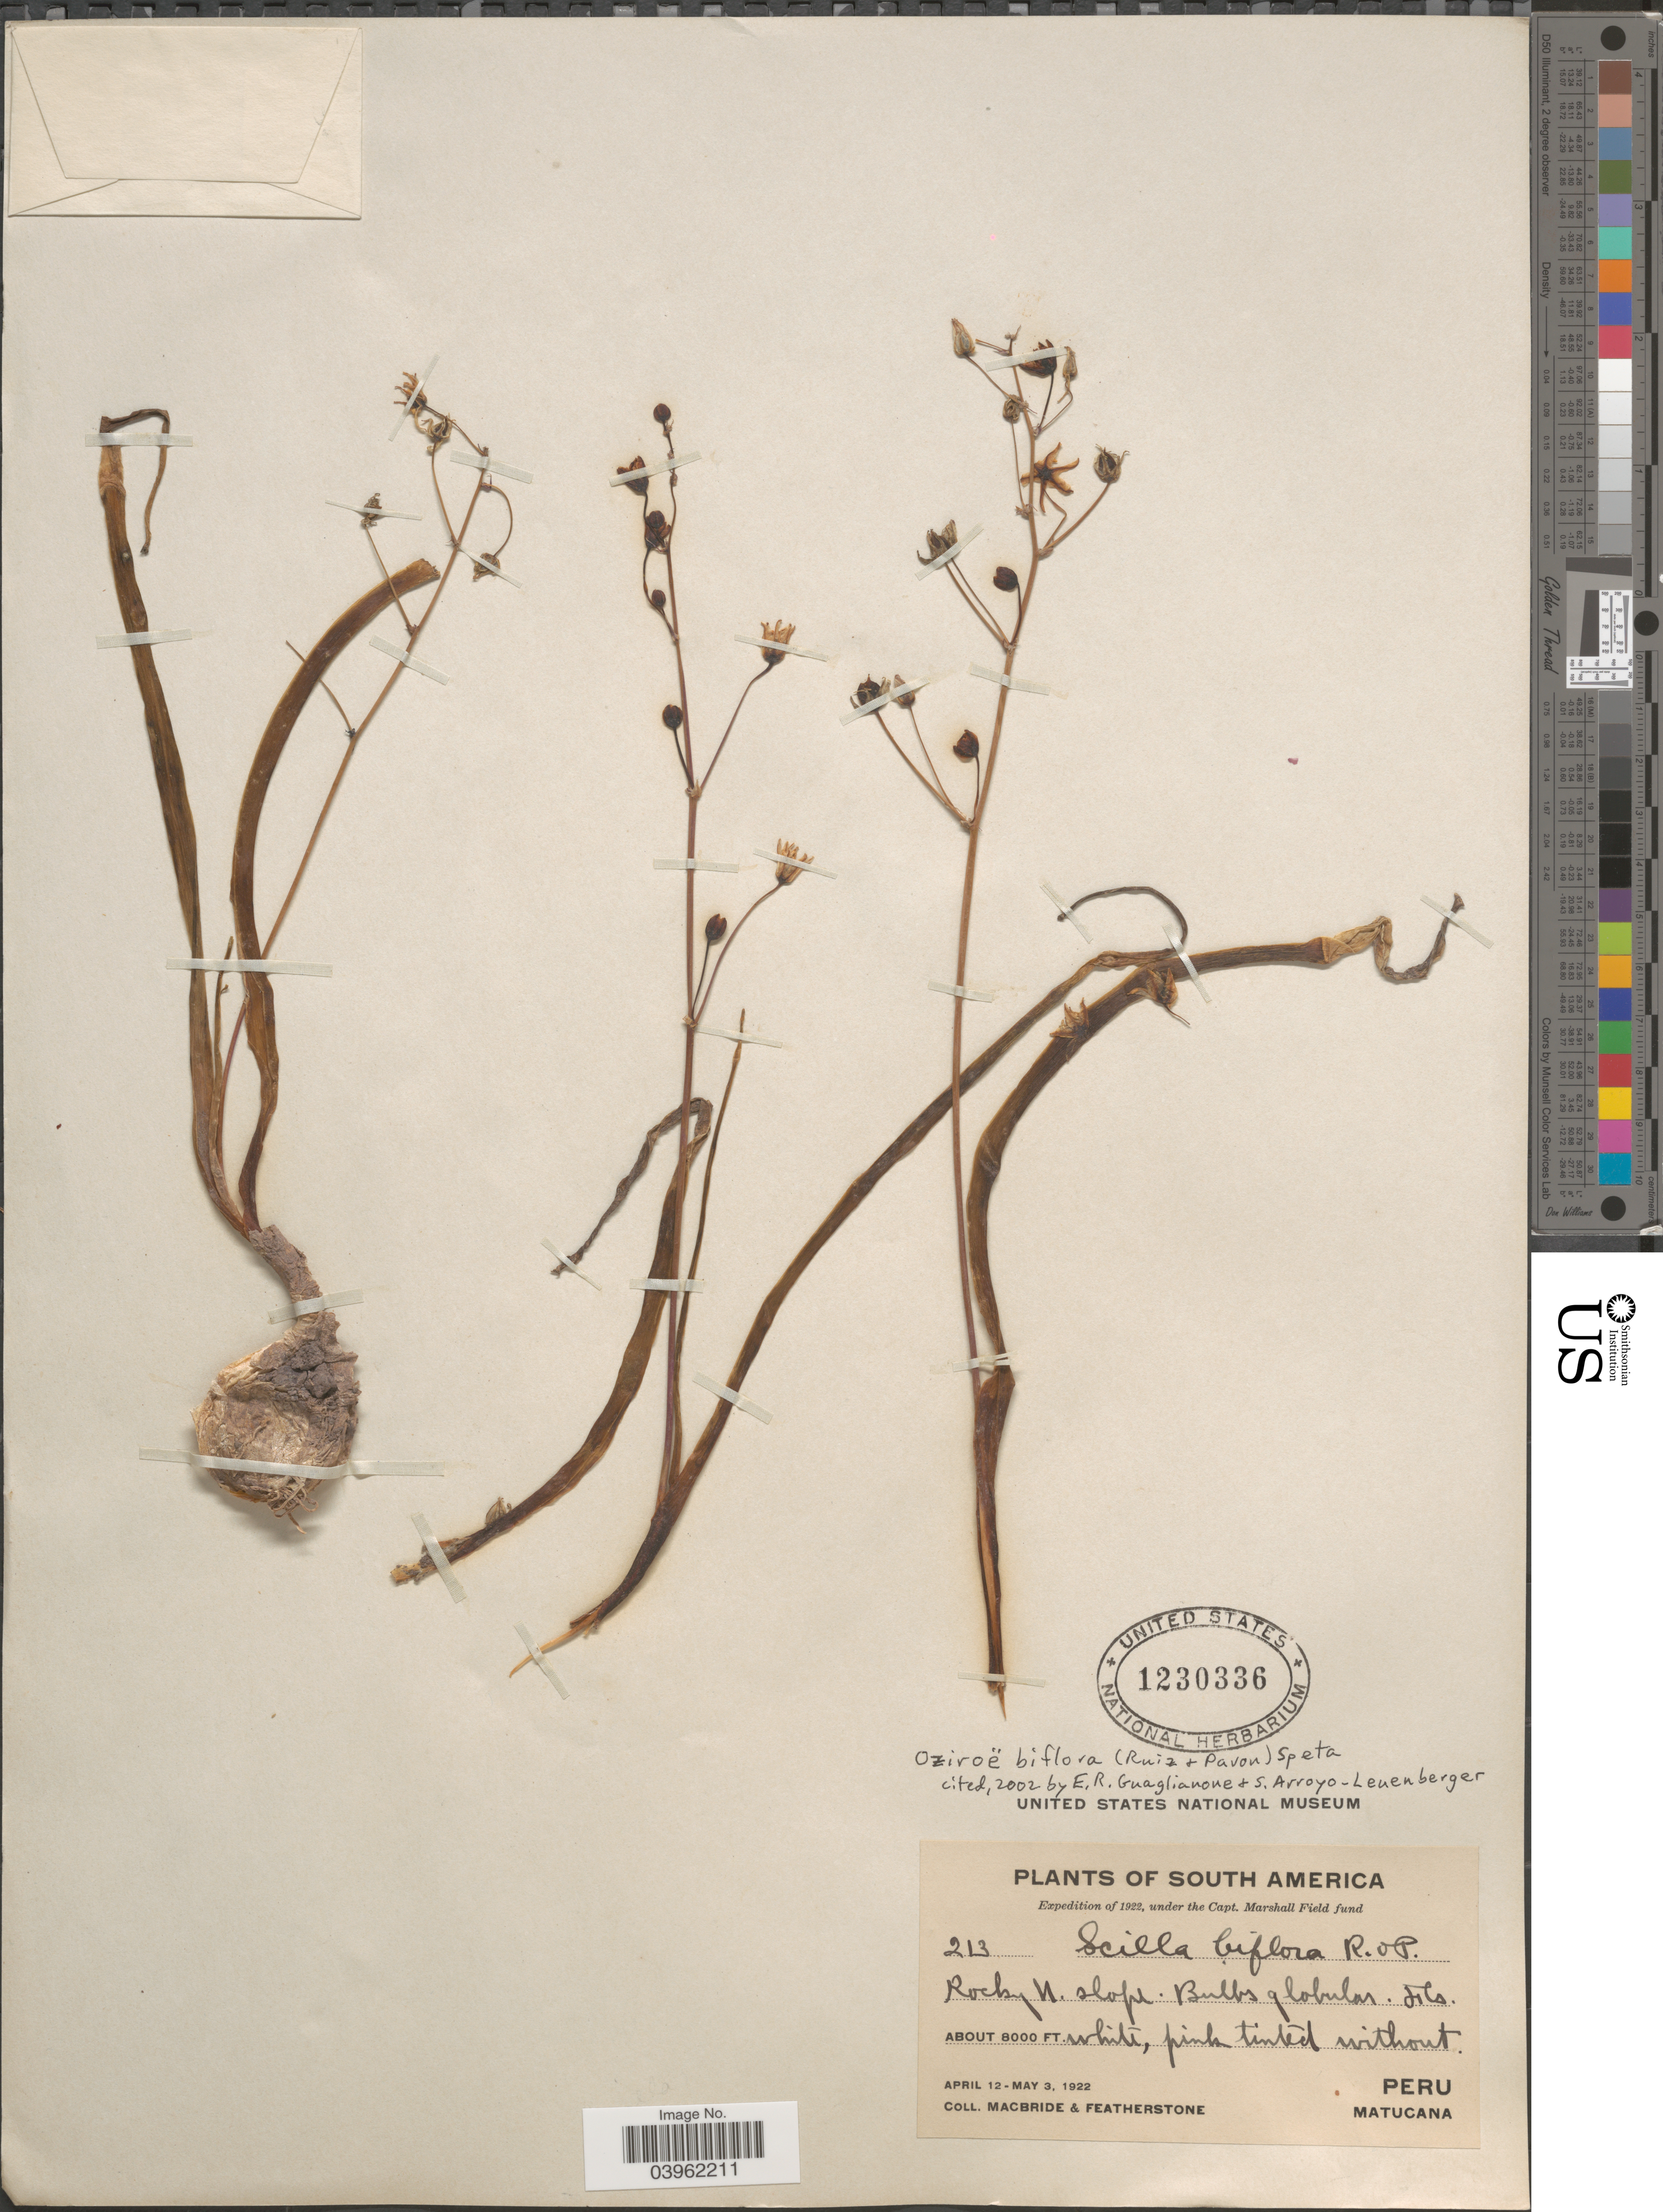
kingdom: Plantae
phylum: Tracheophyta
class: Liliopsida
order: Asparagales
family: Asparagaceae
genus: Oziroe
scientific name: Oziroë biflora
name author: (Ruiz & Pav.) Speta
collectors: Macbride, -- & -. Featherstone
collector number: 213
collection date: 1922-04-12/1922-05-03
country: Peru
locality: Rocky N. slope. Matucana.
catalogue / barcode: US 1230336